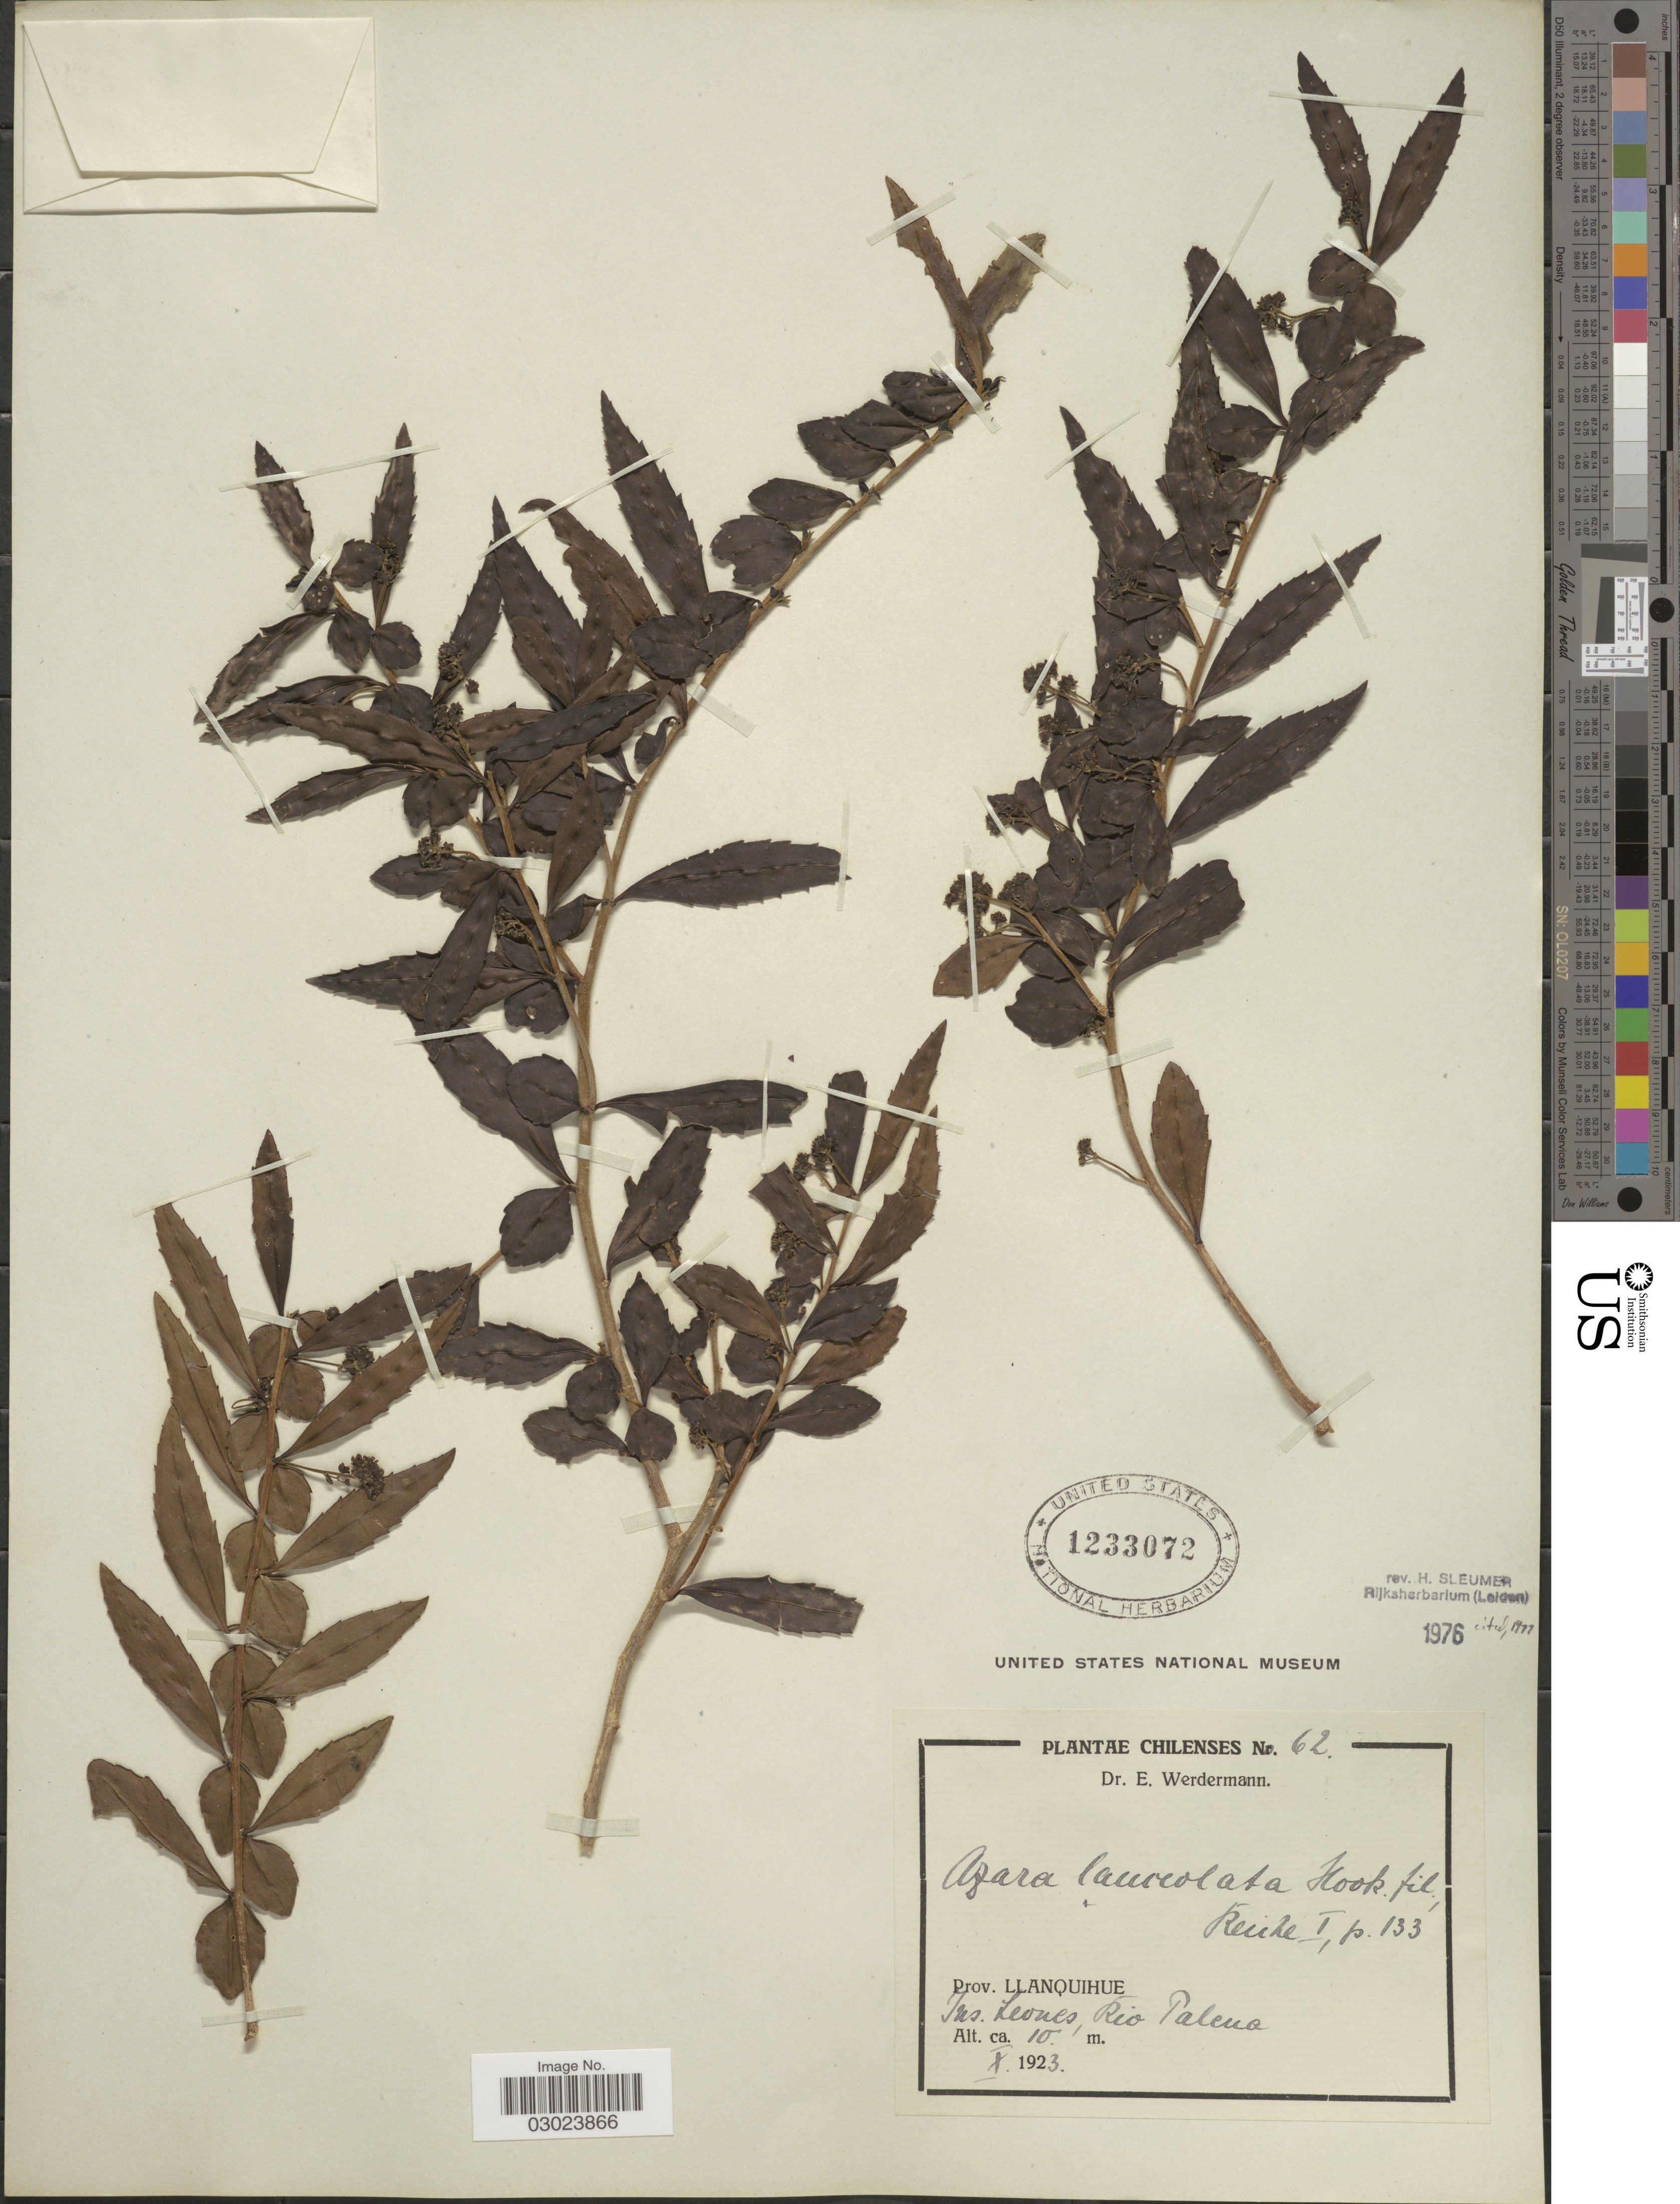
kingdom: Plantae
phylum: Tracheophyta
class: Magnoliopsida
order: Malpighiales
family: Salicaceae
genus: Azara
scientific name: Azara lanceolata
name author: Hook. f.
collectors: E. Werdermann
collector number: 62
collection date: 1923-10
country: Chile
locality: Prov. Llanquihue. Ins. Leones, Rio Palena.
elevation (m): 10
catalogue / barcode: US 1233072